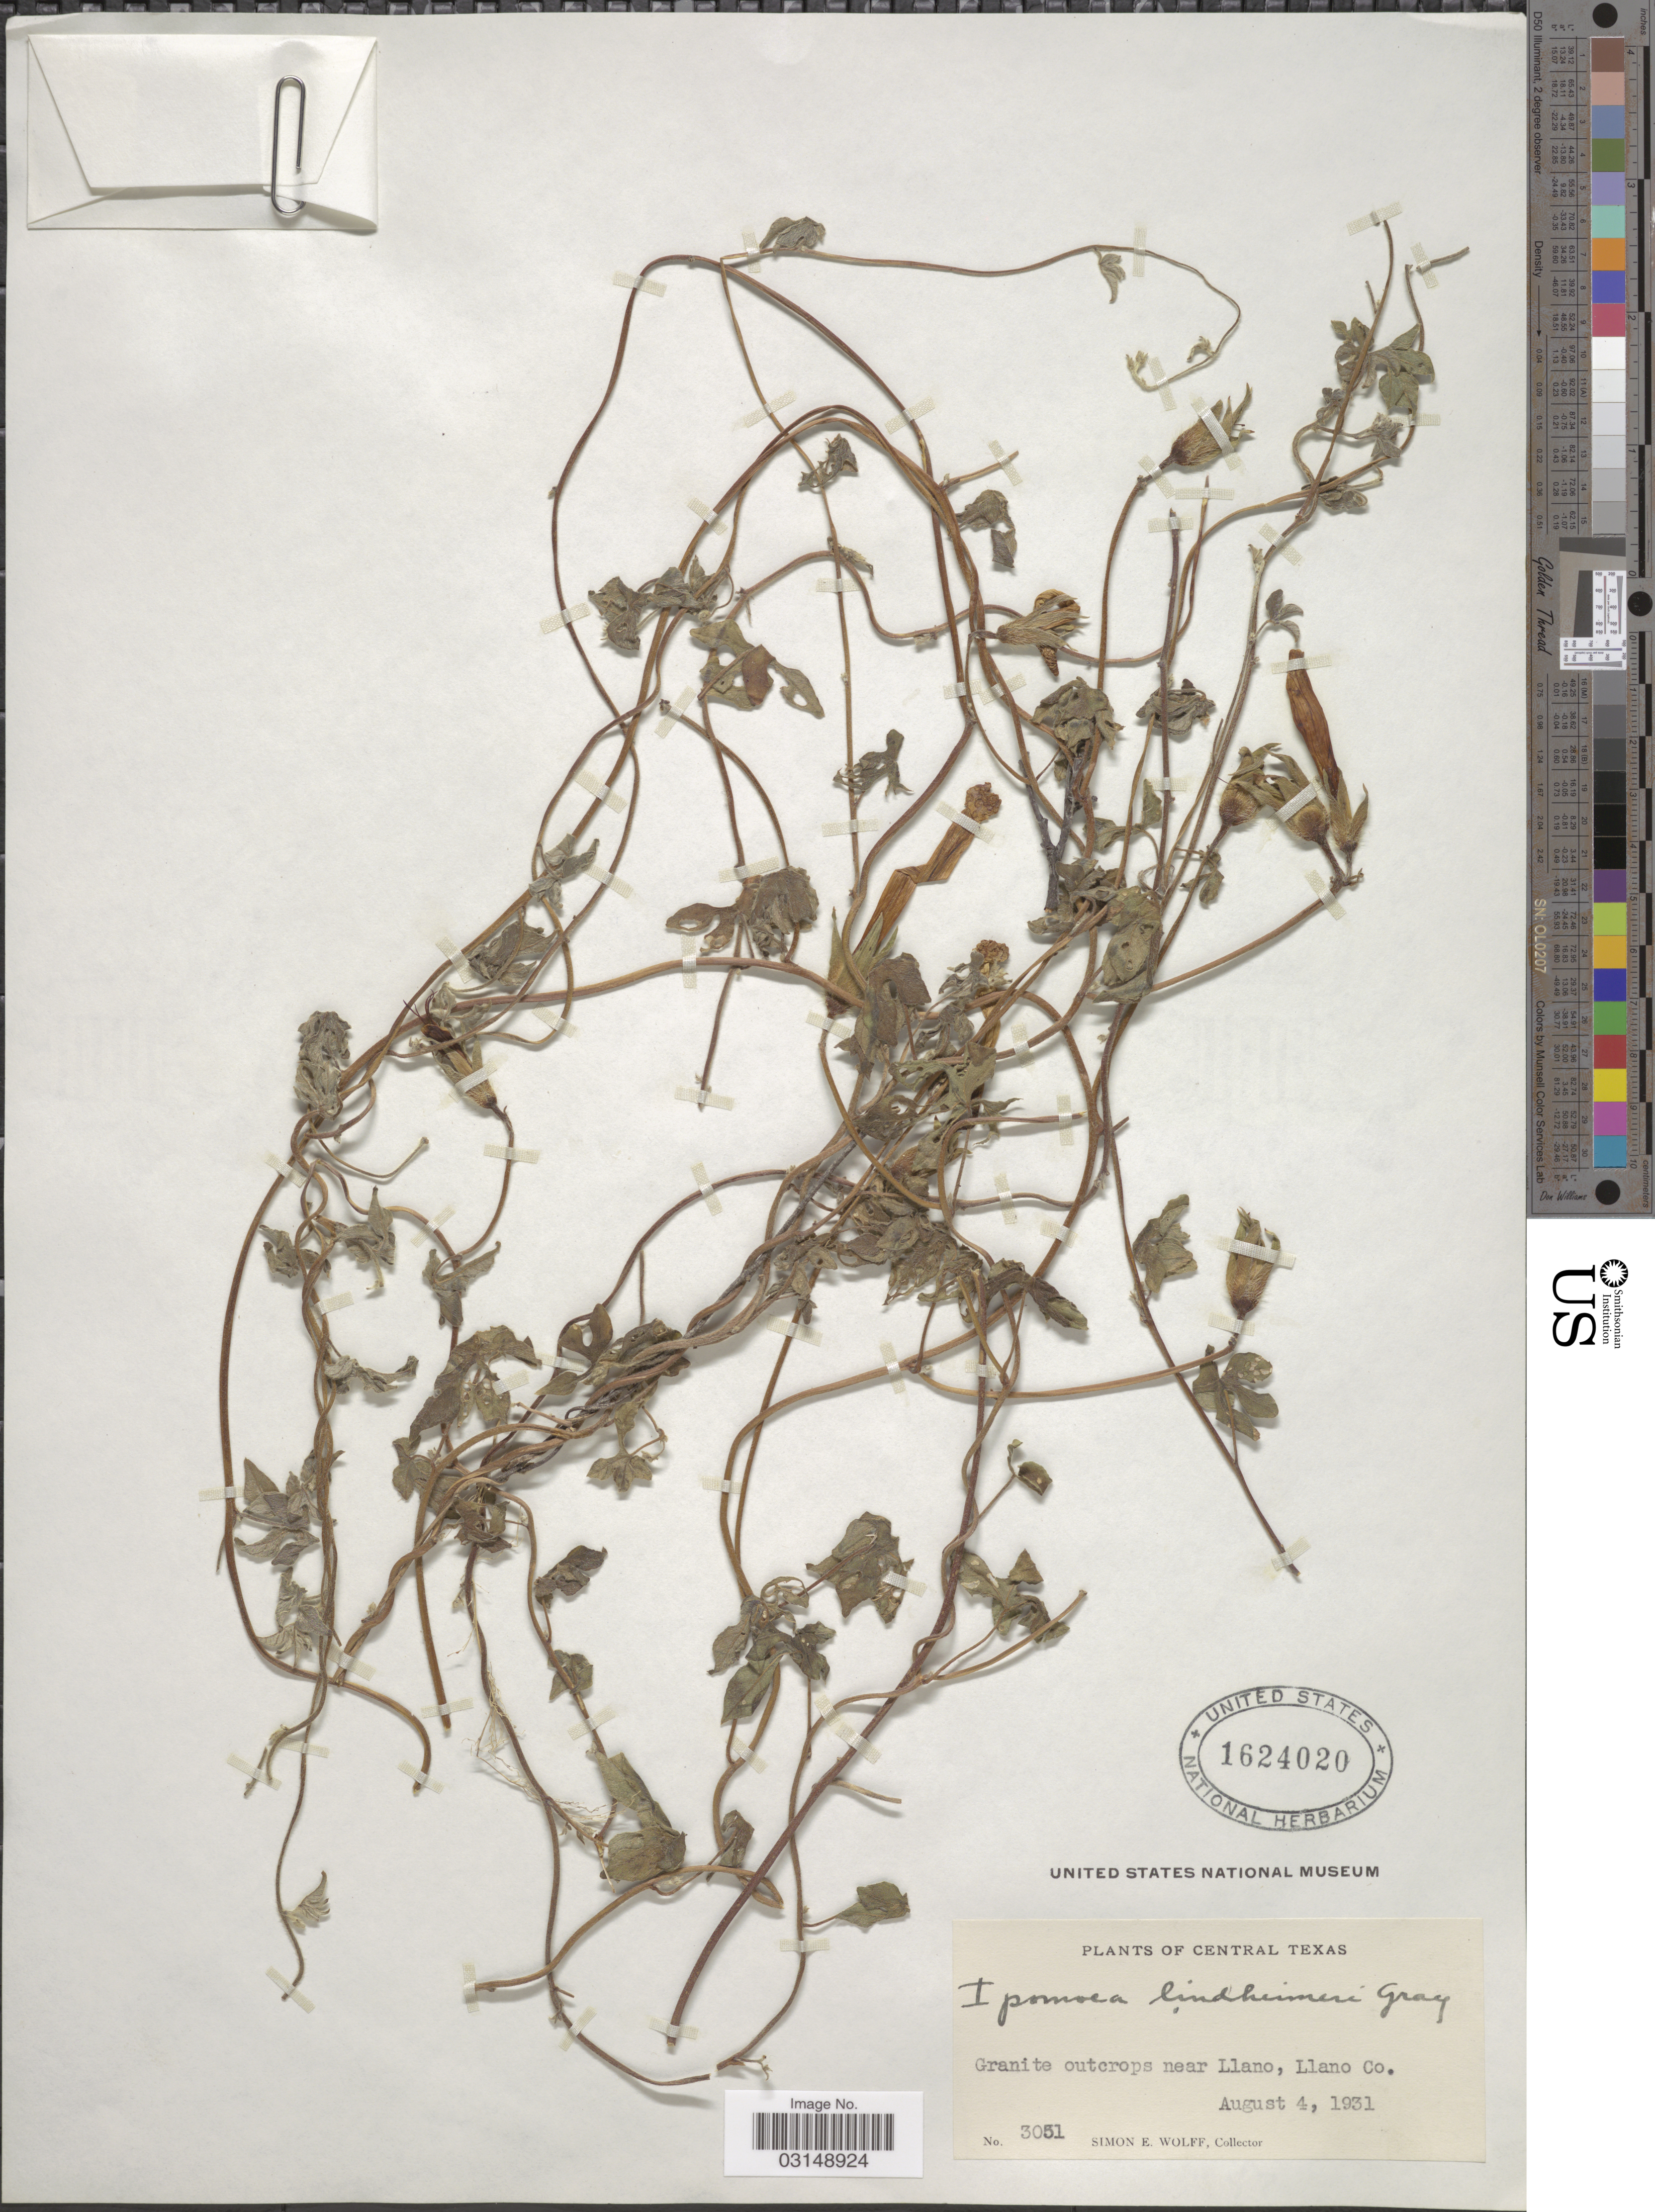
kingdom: Plantae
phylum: Tracheophyta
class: Magnoliopsida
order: Solanales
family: Convolvulaceae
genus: Ipomoea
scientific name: Ipomoea lindheimeri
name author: A. Gray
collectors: S. E. Wolff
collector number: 3051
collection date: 1931-08-04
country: United States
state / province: Texas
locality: Granite outcrops near Llano, Llano Co.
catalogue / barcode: US 1624020